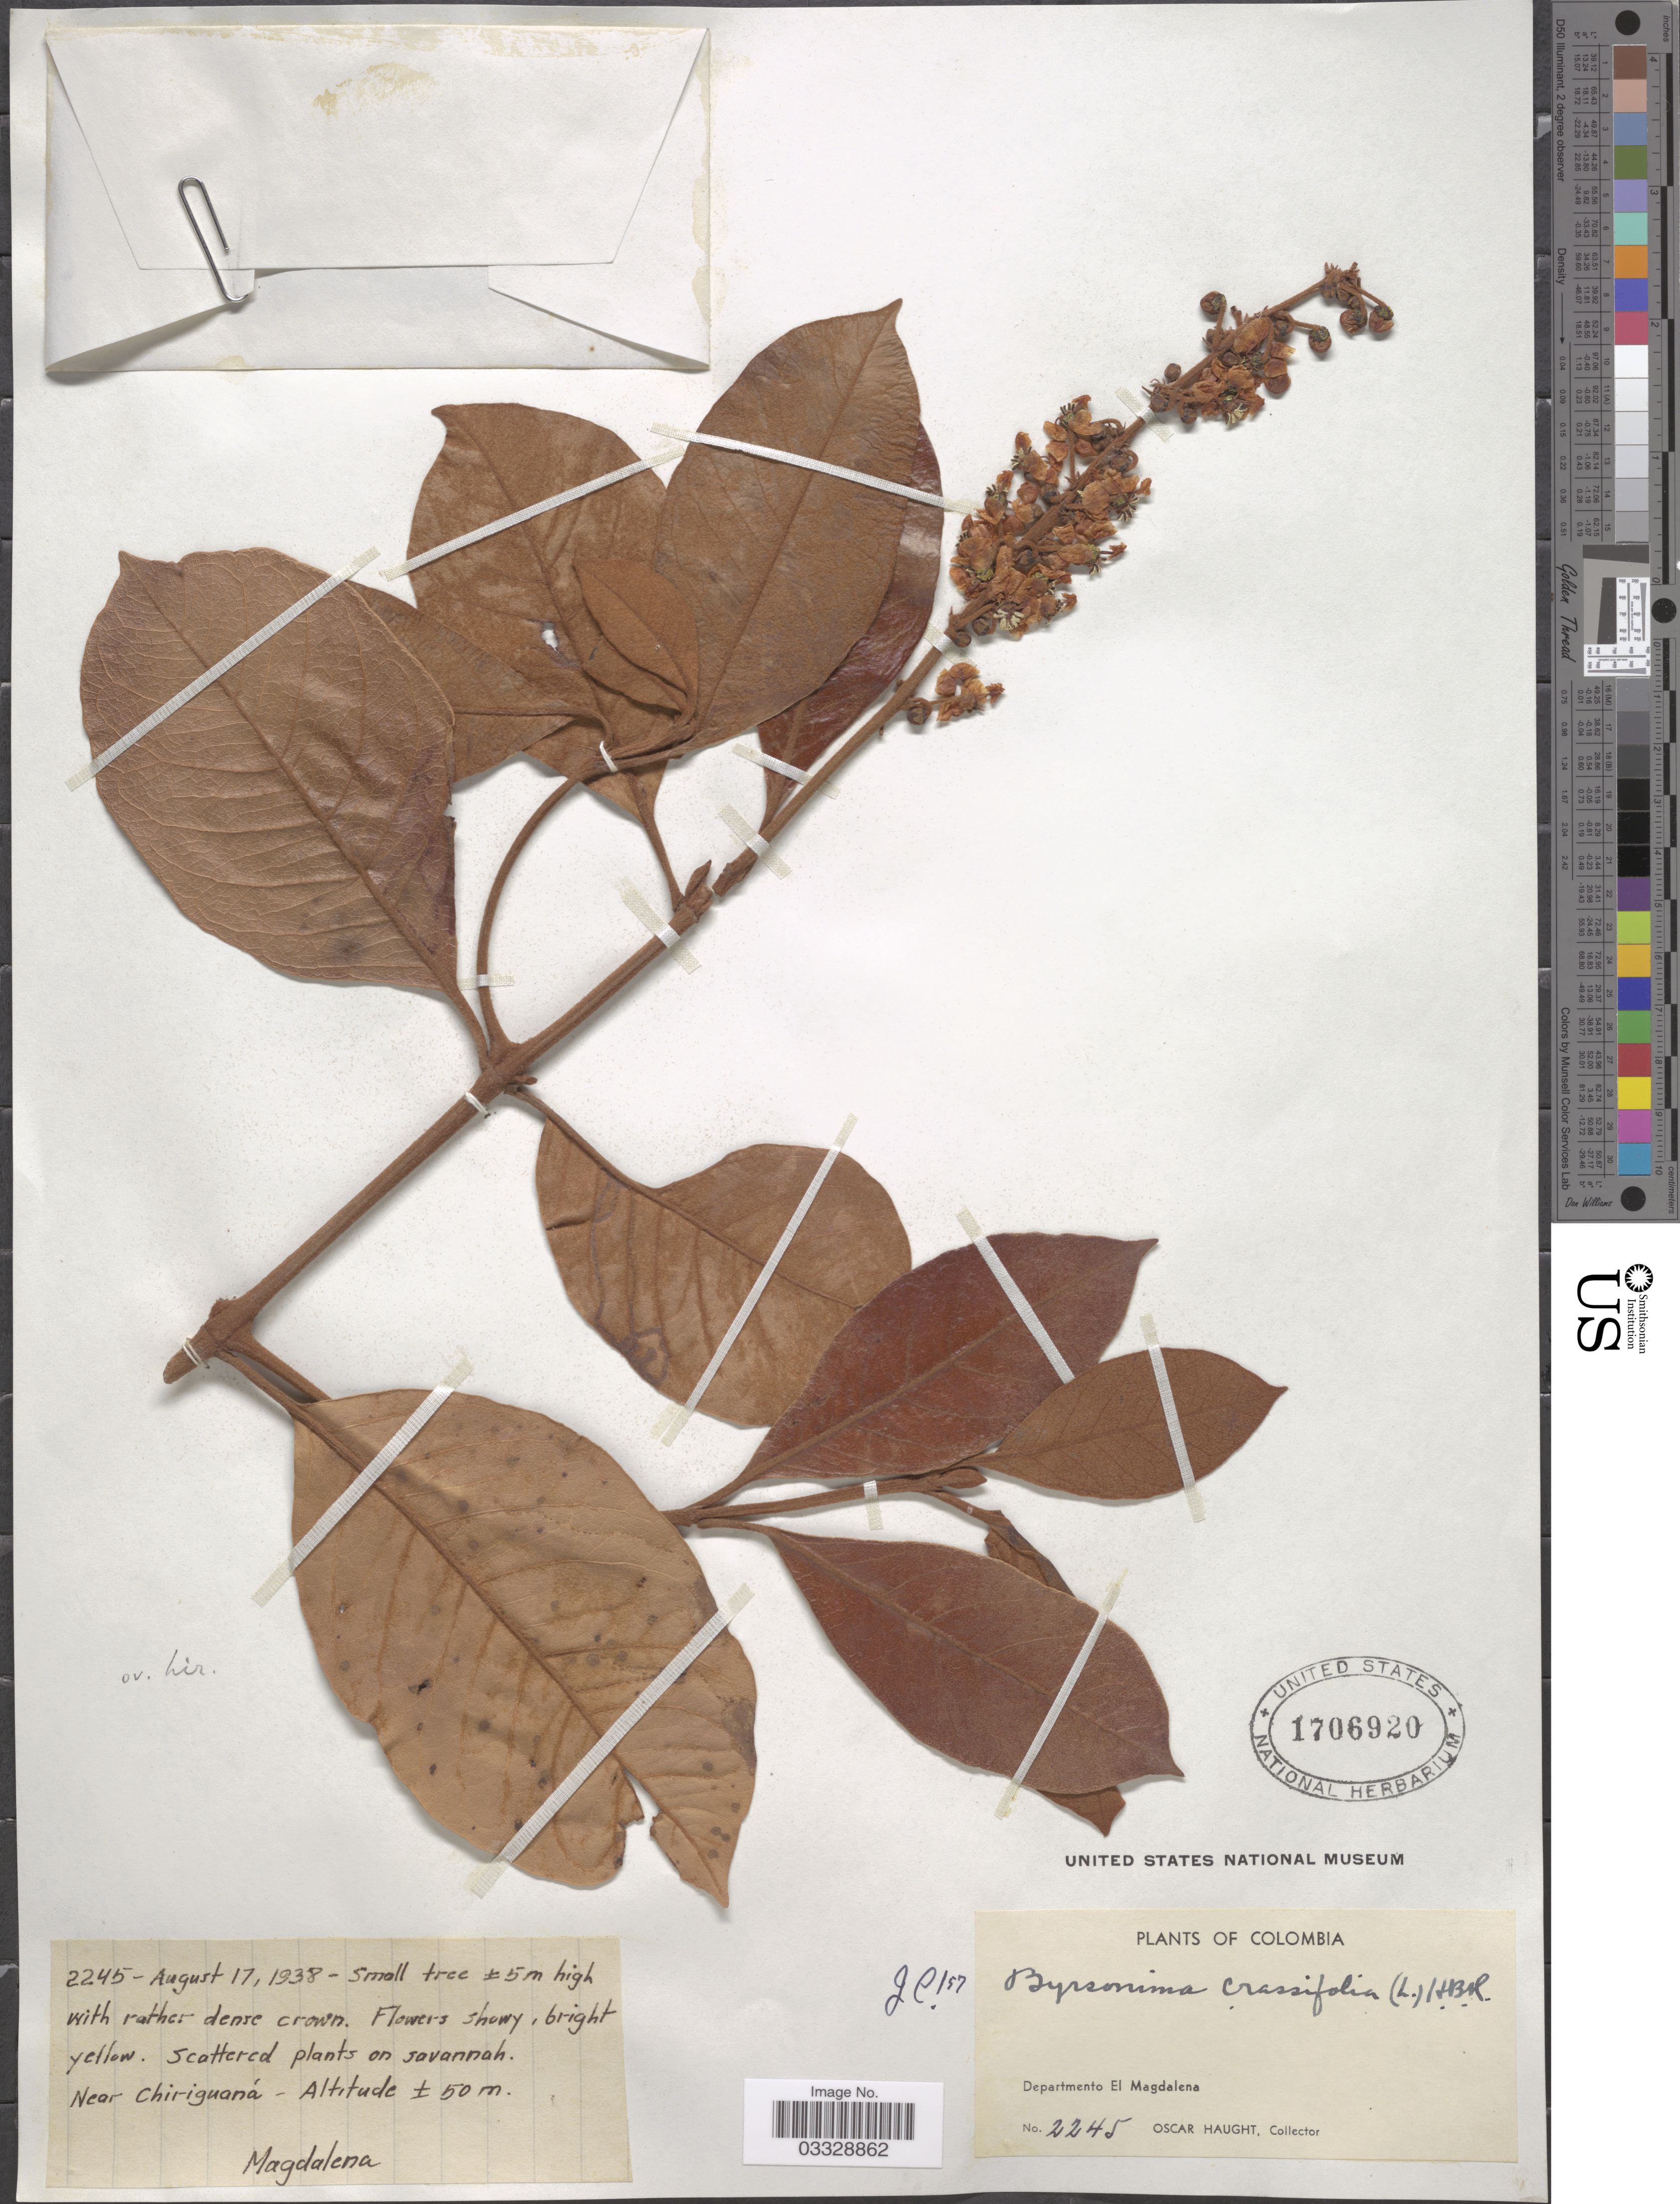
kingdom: Plantae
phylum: Tracheophyta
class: Magnoliopsida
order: Malpighiales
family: Malpighiaceae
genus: Byrsonima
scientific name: Byrsonima crassifolia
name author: (L.) Kunth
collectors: O. L. Haught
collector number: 2245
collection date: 1938-08-17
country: Colombia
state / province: Magdalena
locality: Departmento El Magdalena. Near Chiriguaná.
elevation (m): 50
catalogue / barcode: US 1706920